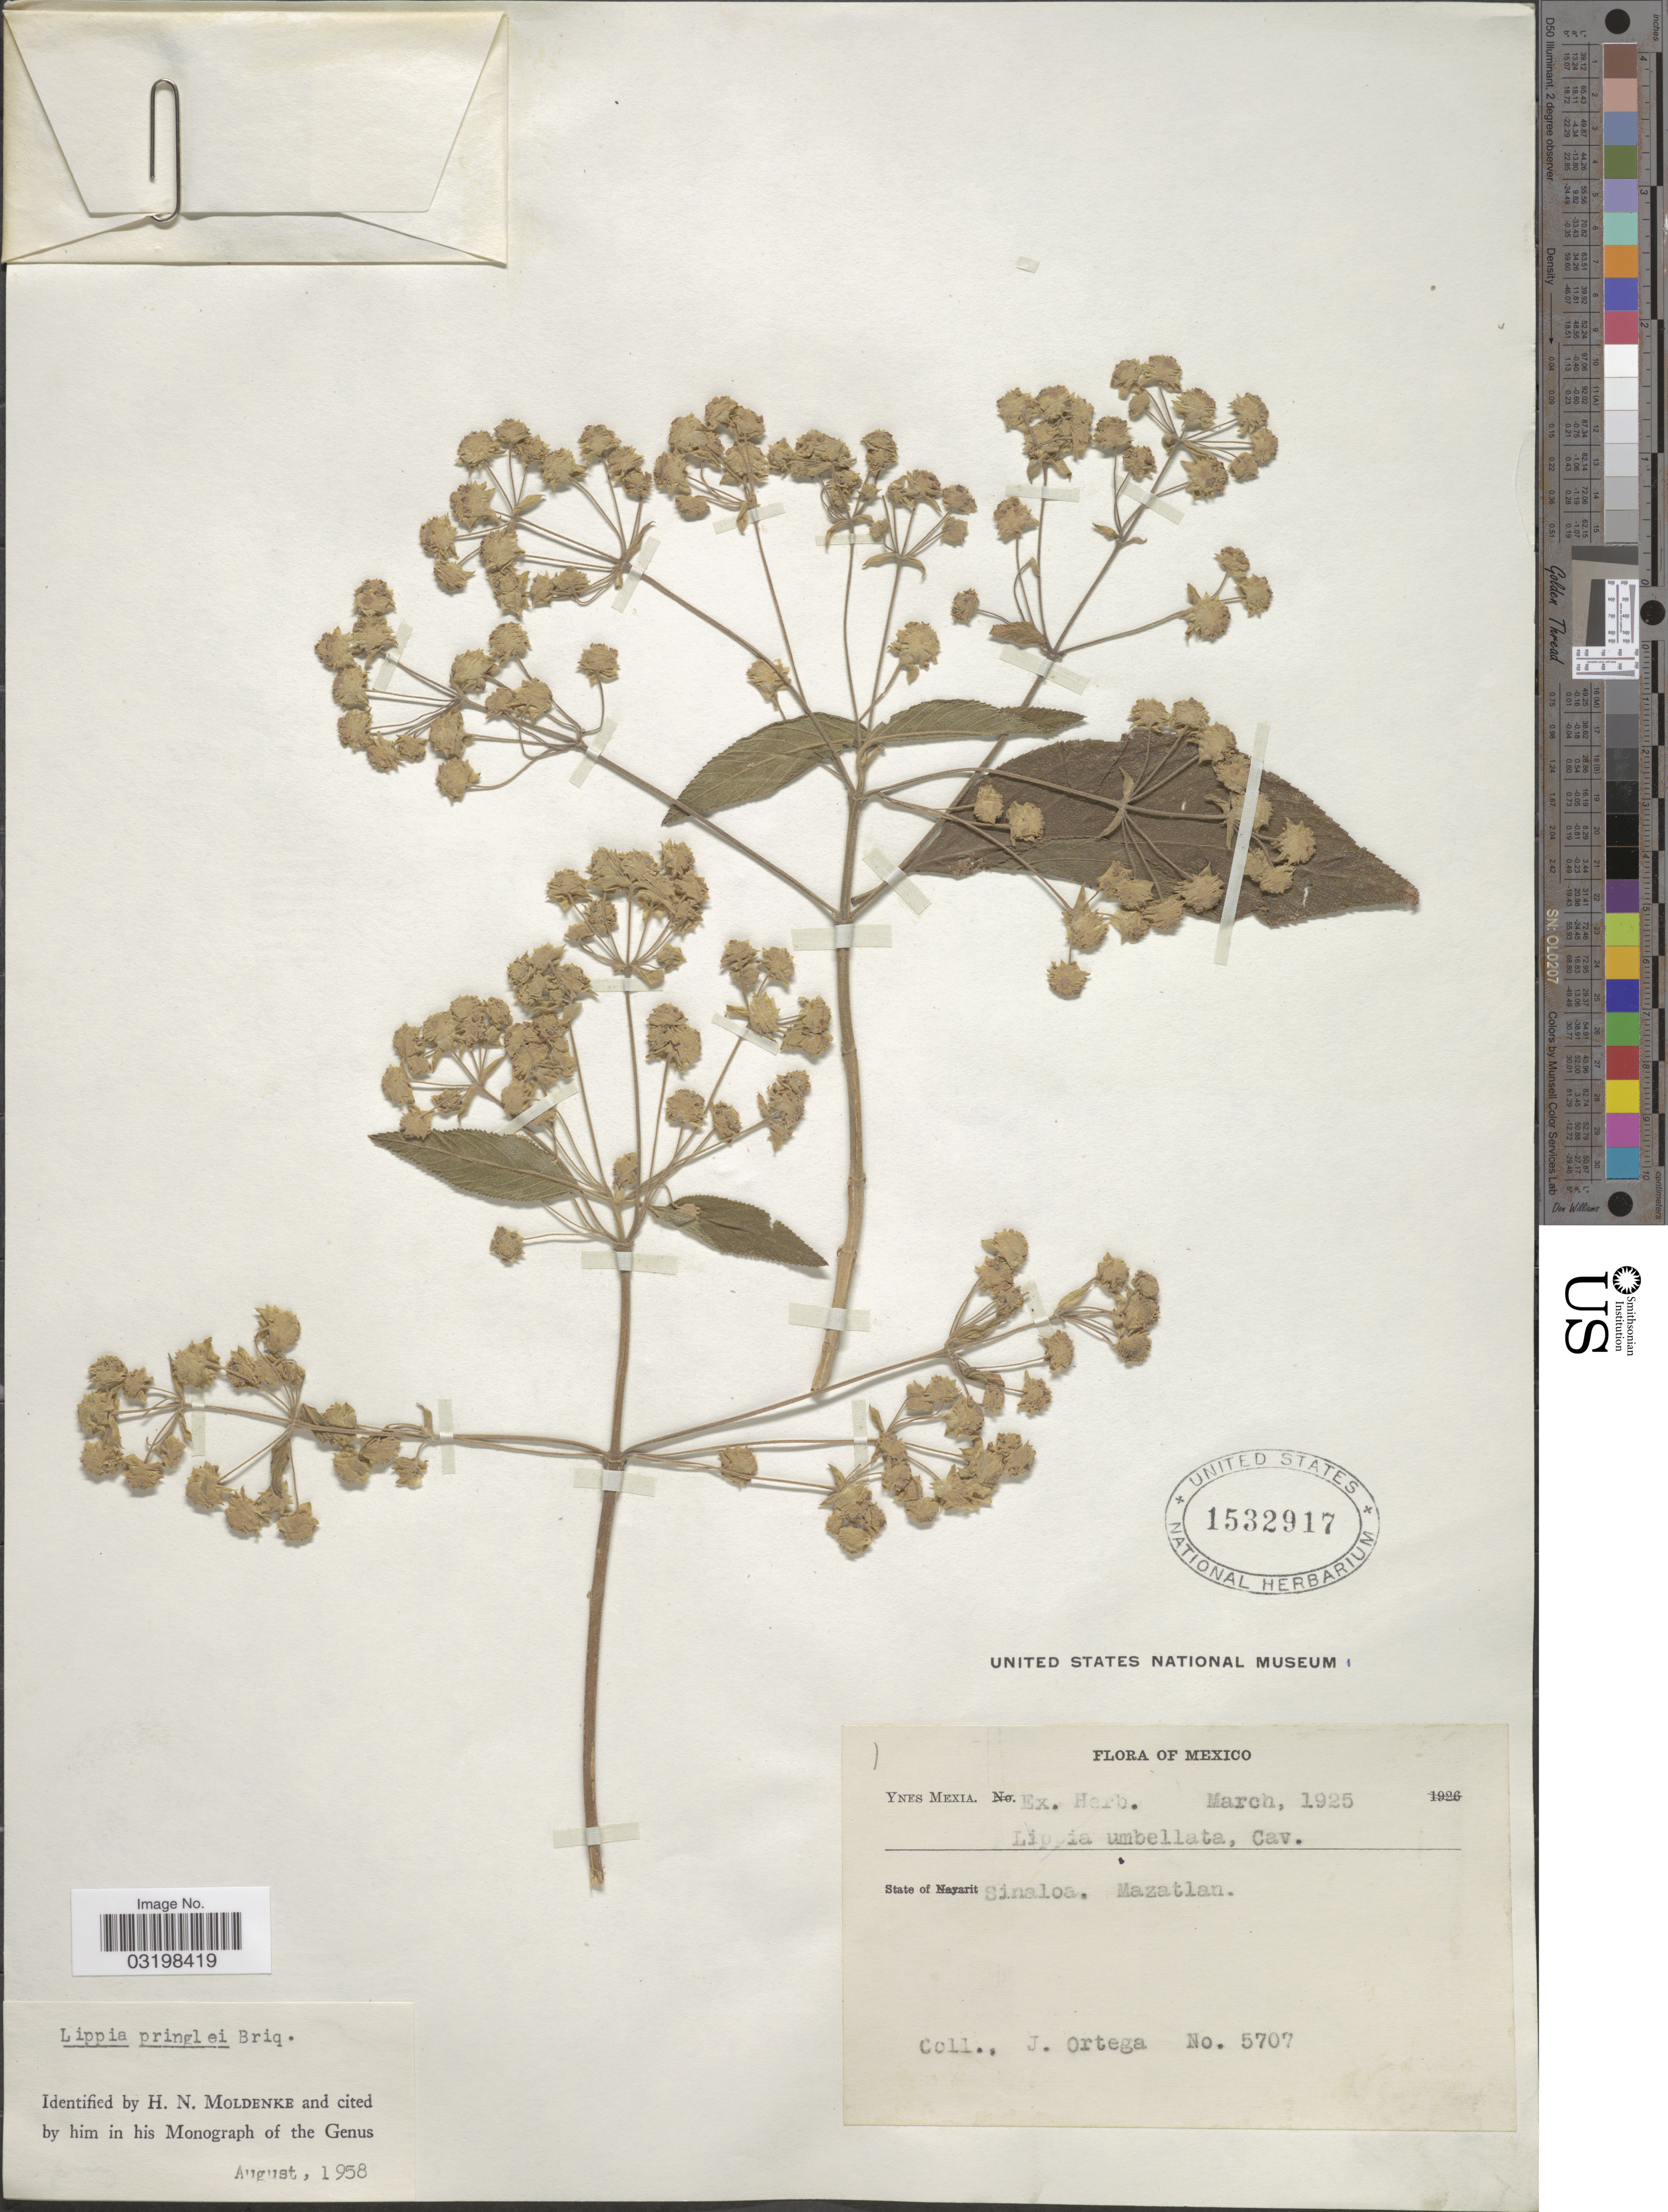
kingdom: Plantae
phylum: Tracheophyta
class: Magnoliopsida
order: Lamiales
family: Verbenaceae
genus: Lippia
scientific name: Lippia umbellata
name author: Cav.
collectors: J. Ortega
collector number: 5707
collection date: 1925-03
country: Mexico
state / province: Nayarit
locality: Sinaloa. Mazatlan.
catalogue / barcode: US 1532917